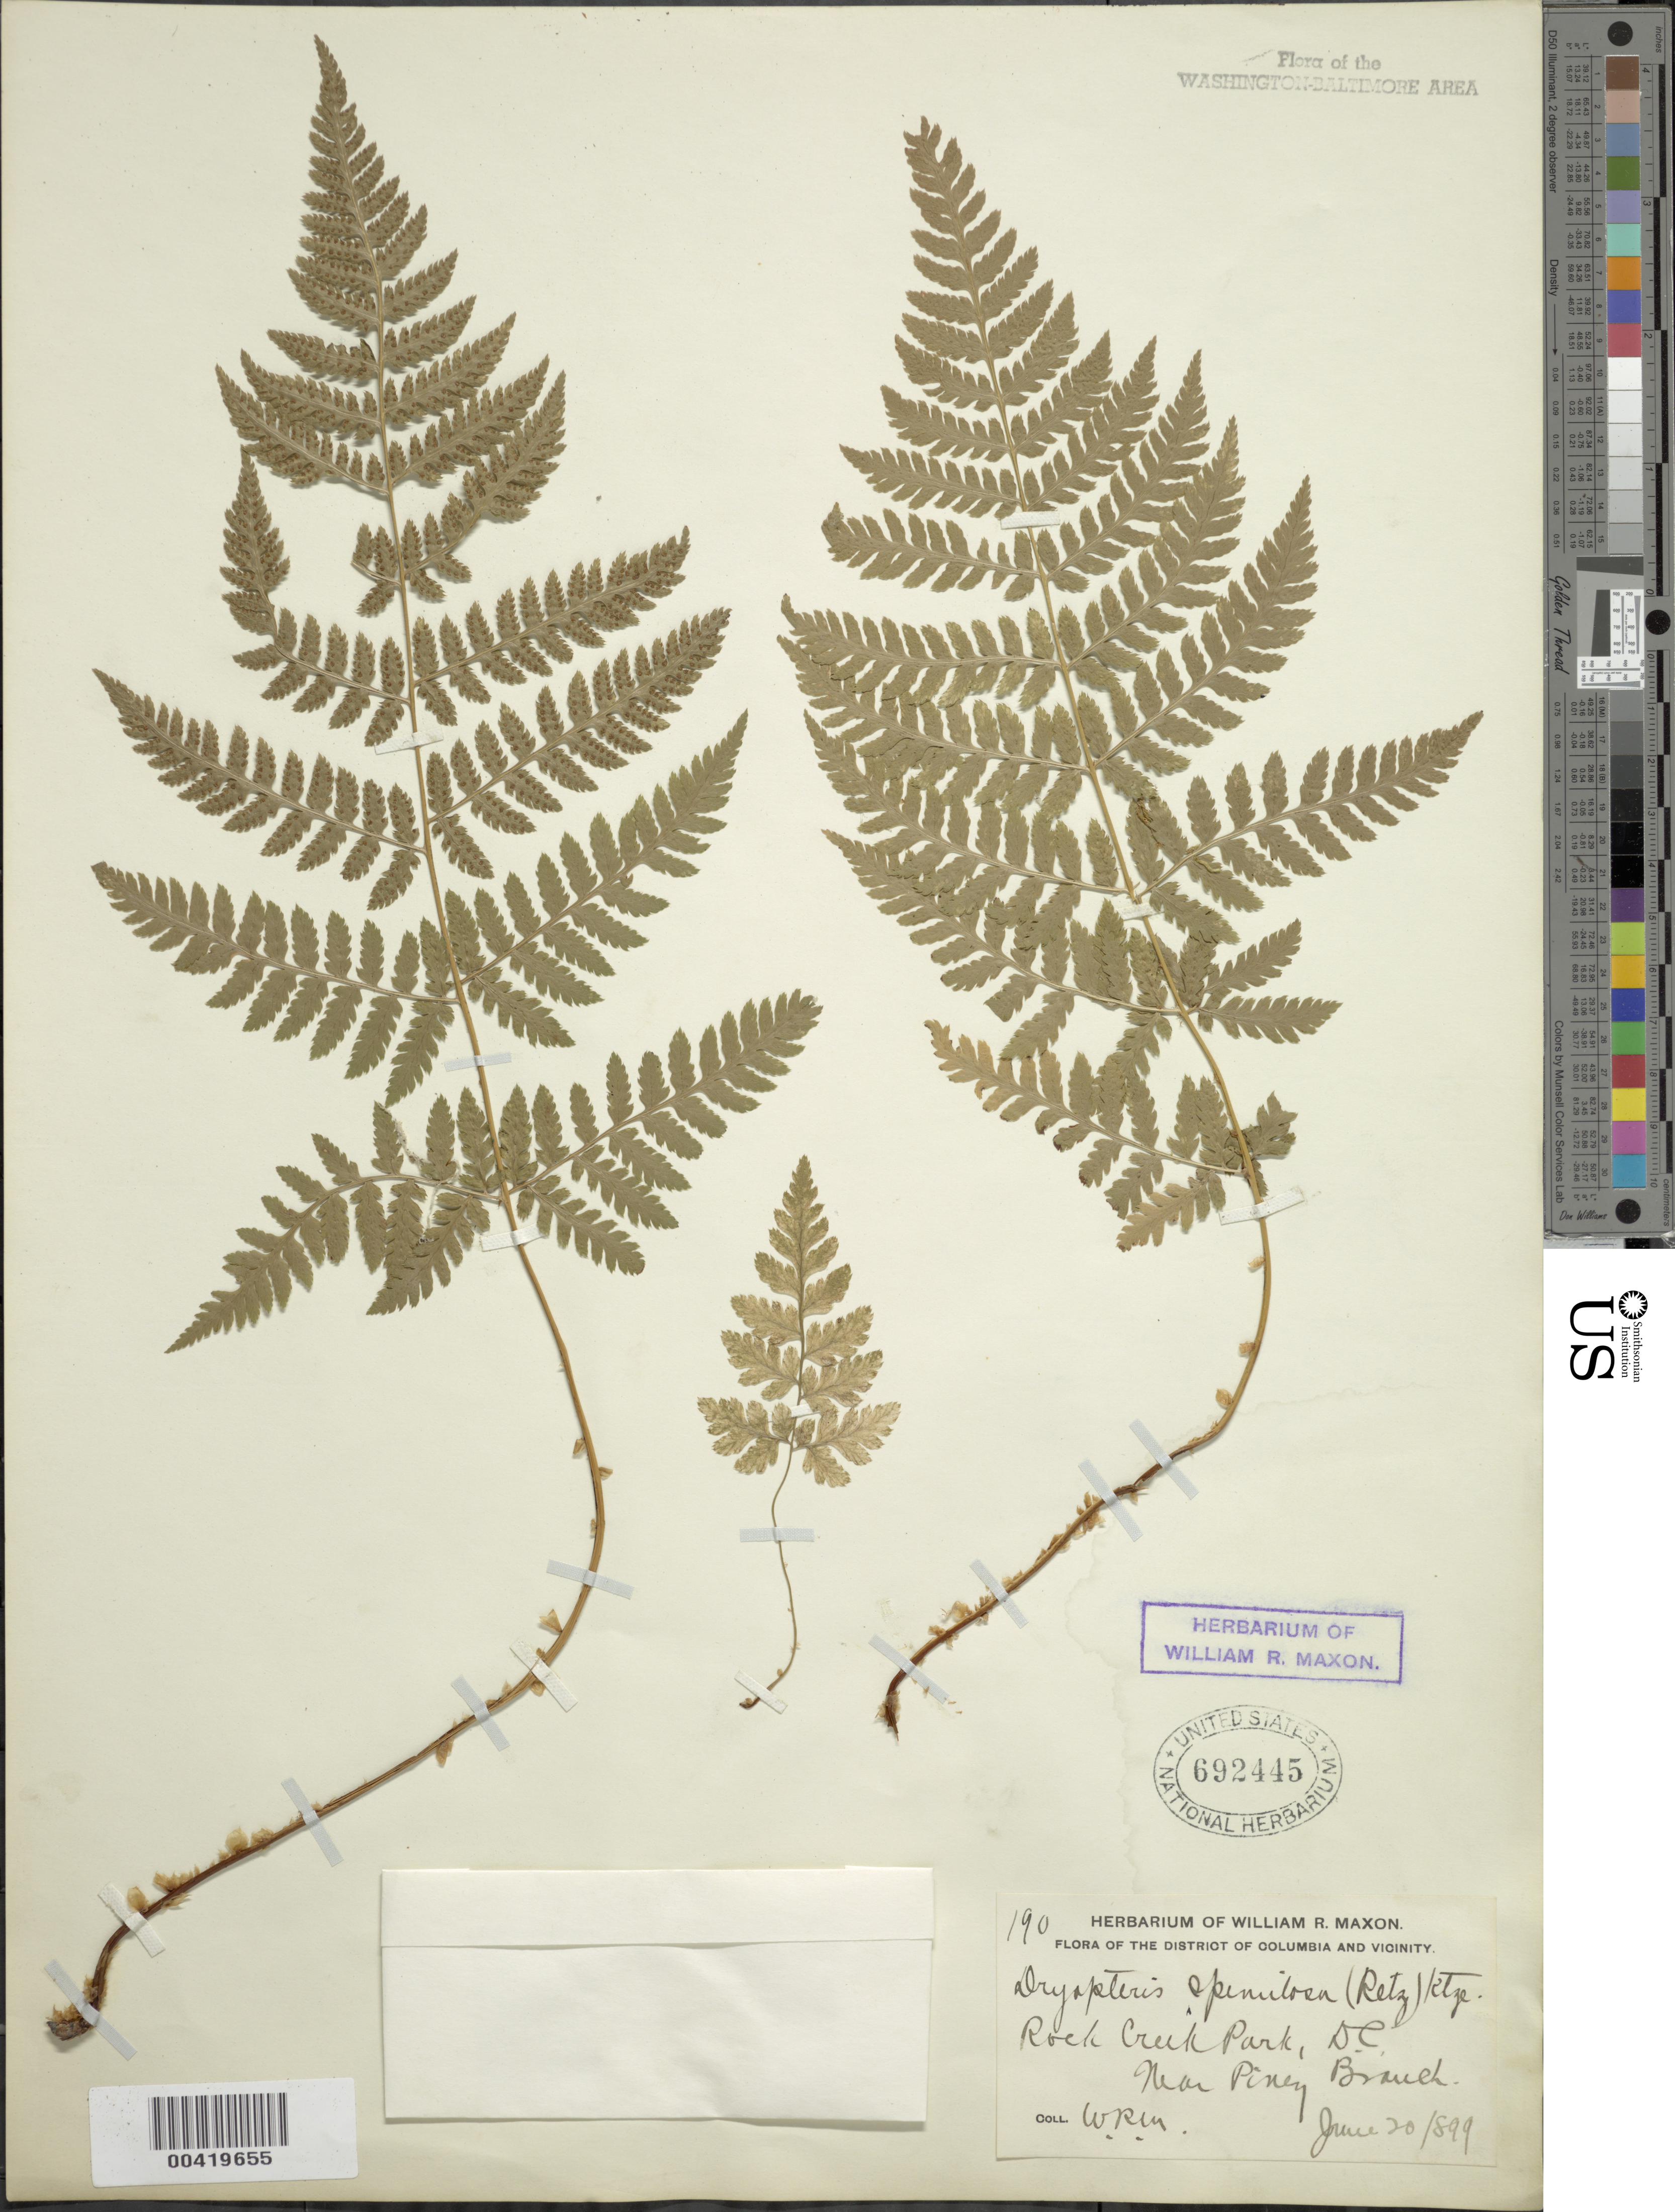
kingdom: Plantae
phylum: Tracheophyta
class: Polypodiopsida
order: Polypodiales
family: Dryopteridaceae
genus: Dryopteris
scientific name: Dryopteris carthusiana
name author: (Villars) H.P. Fuchs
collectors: W. R. Maxon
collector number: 190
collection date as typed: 20 Jun 1899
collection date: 1899-06-20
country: United States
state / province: District of Columbia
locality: Rock Creek Park, near Piney Branch Rock Creek Park and Vicinity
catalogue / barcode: US 692445